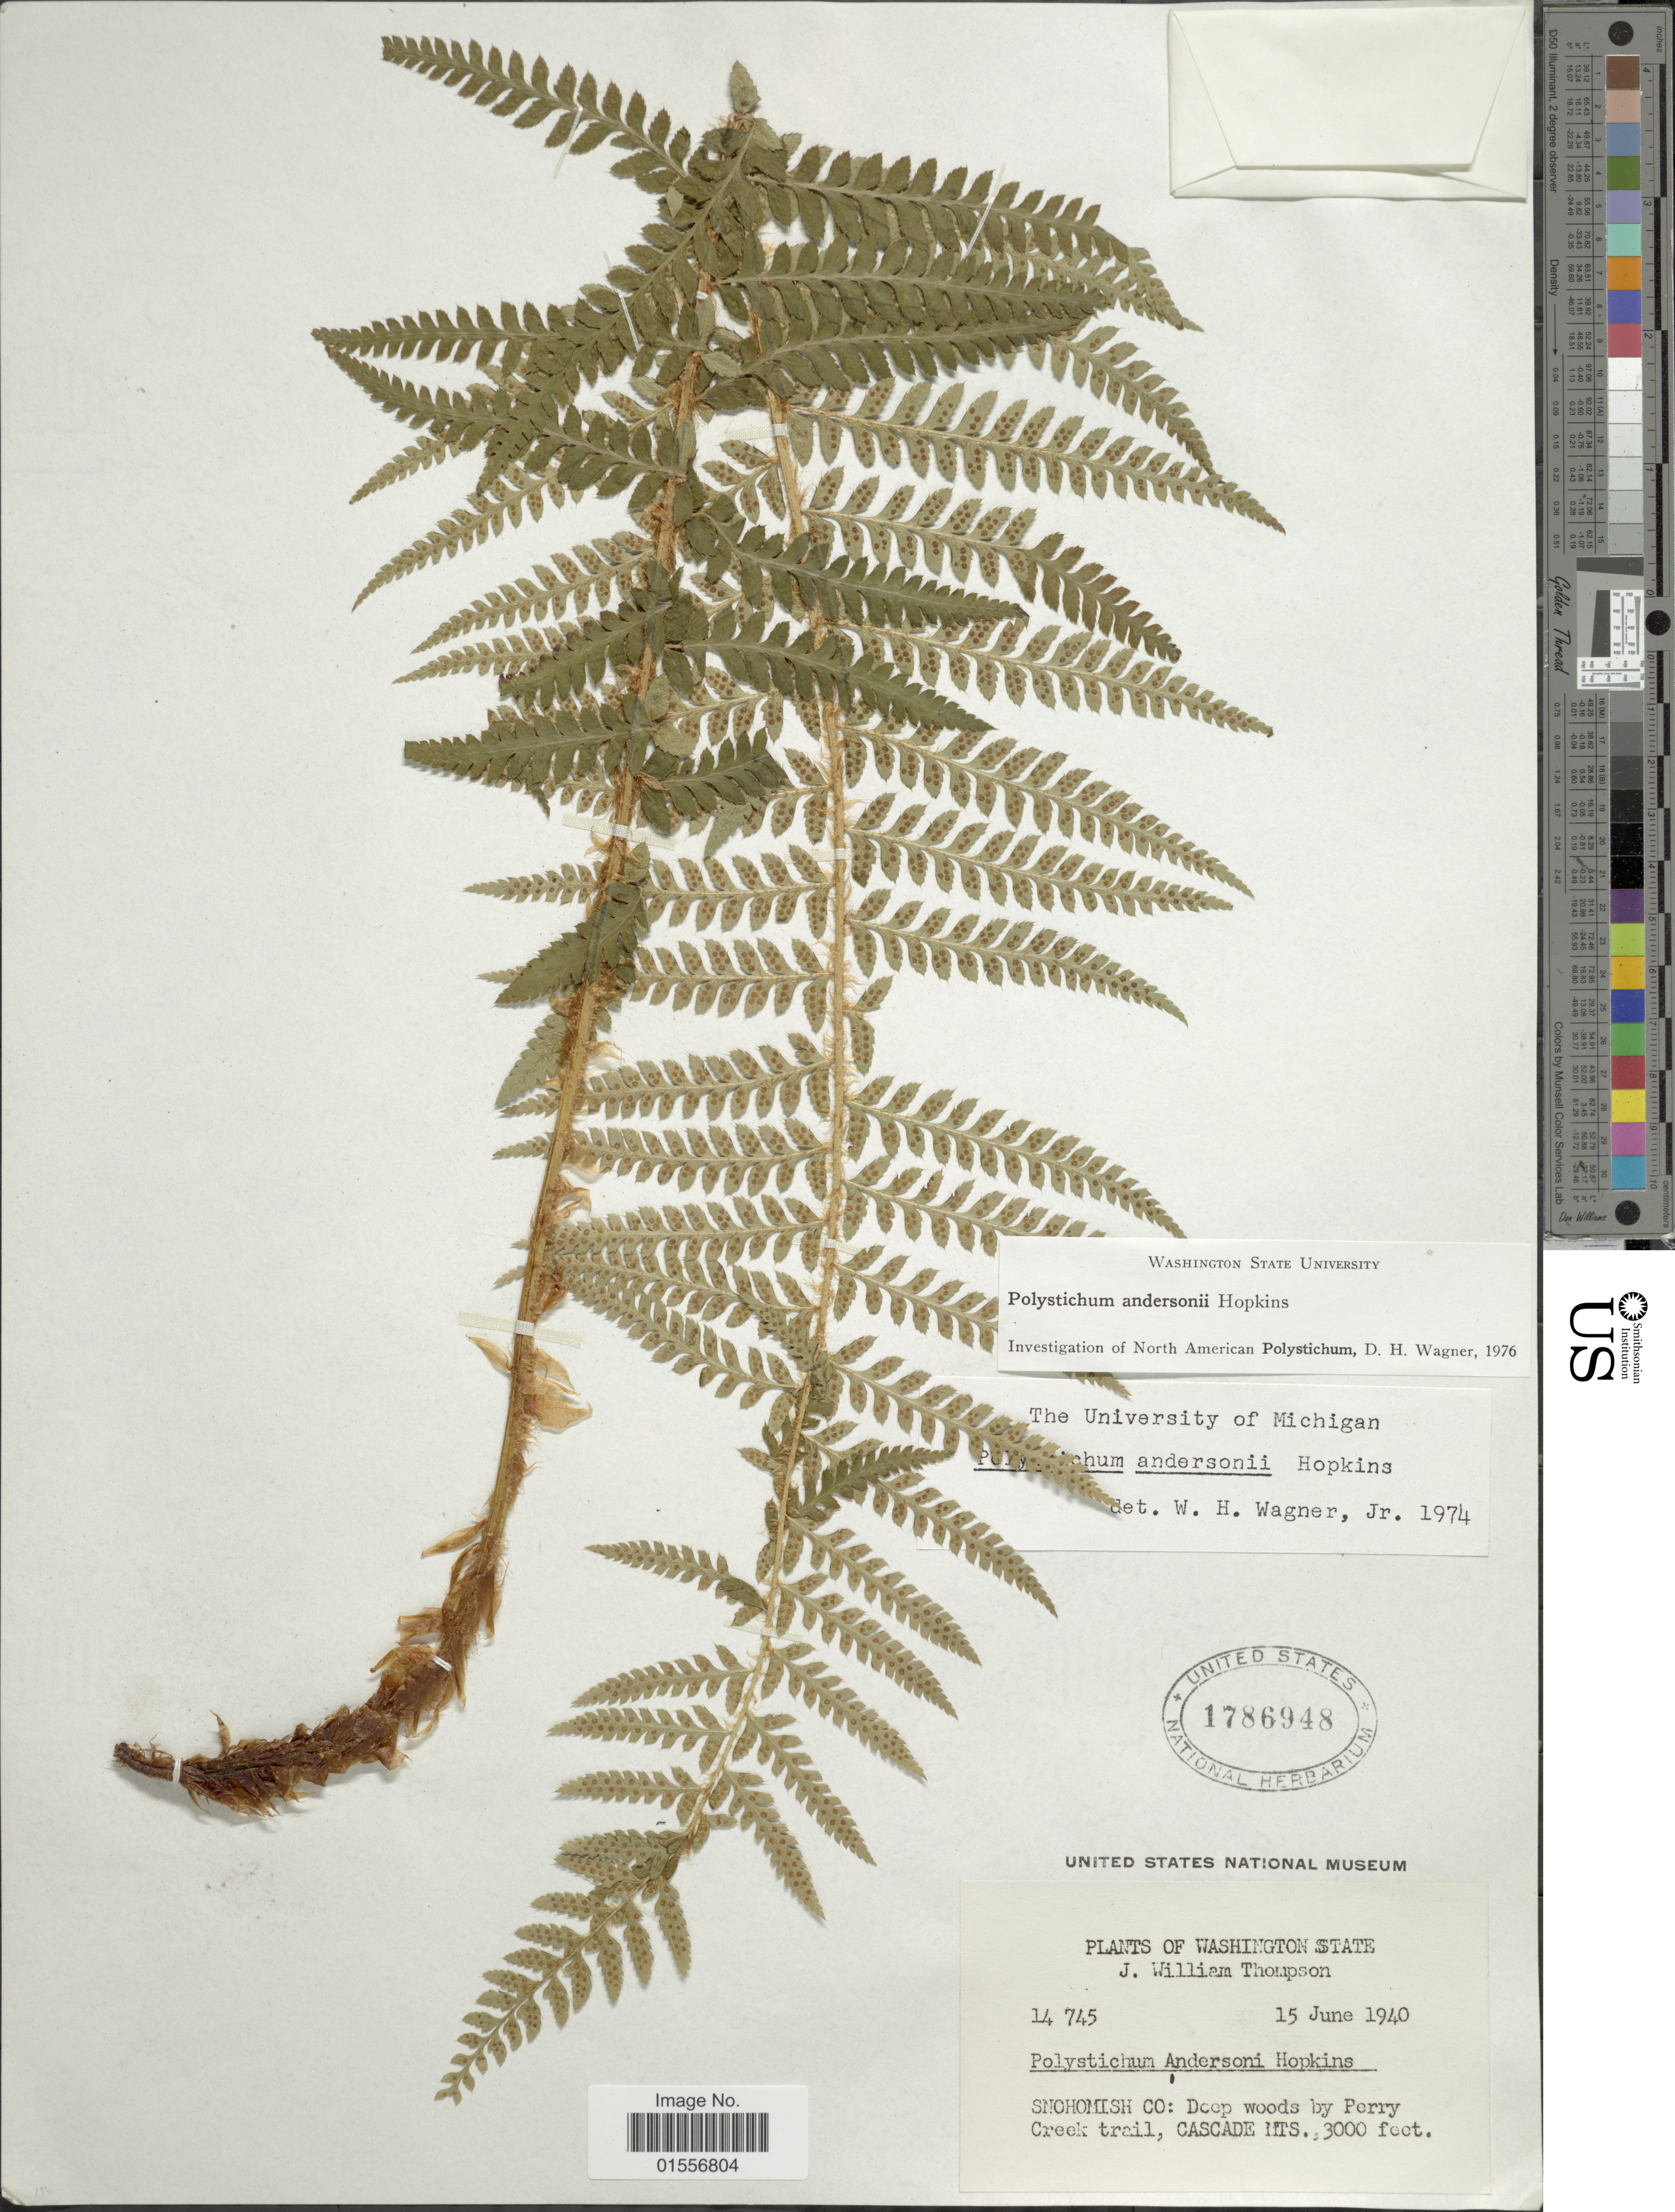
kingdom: Plantae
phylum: Tracheophyta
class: Polypodiopsida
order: Polypodiales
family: Dryopteridaceae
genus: Polystichum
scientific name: Polystichum andersonii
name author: Hopkins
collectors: J. W. Thompson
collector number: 14745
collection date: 1940-06-15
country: United States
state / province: Washington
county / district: Snohomish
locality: Snohomish Co: deep woods by Perry Creek trail, Cascade Mts.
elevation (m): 914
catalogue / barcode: US 1786948